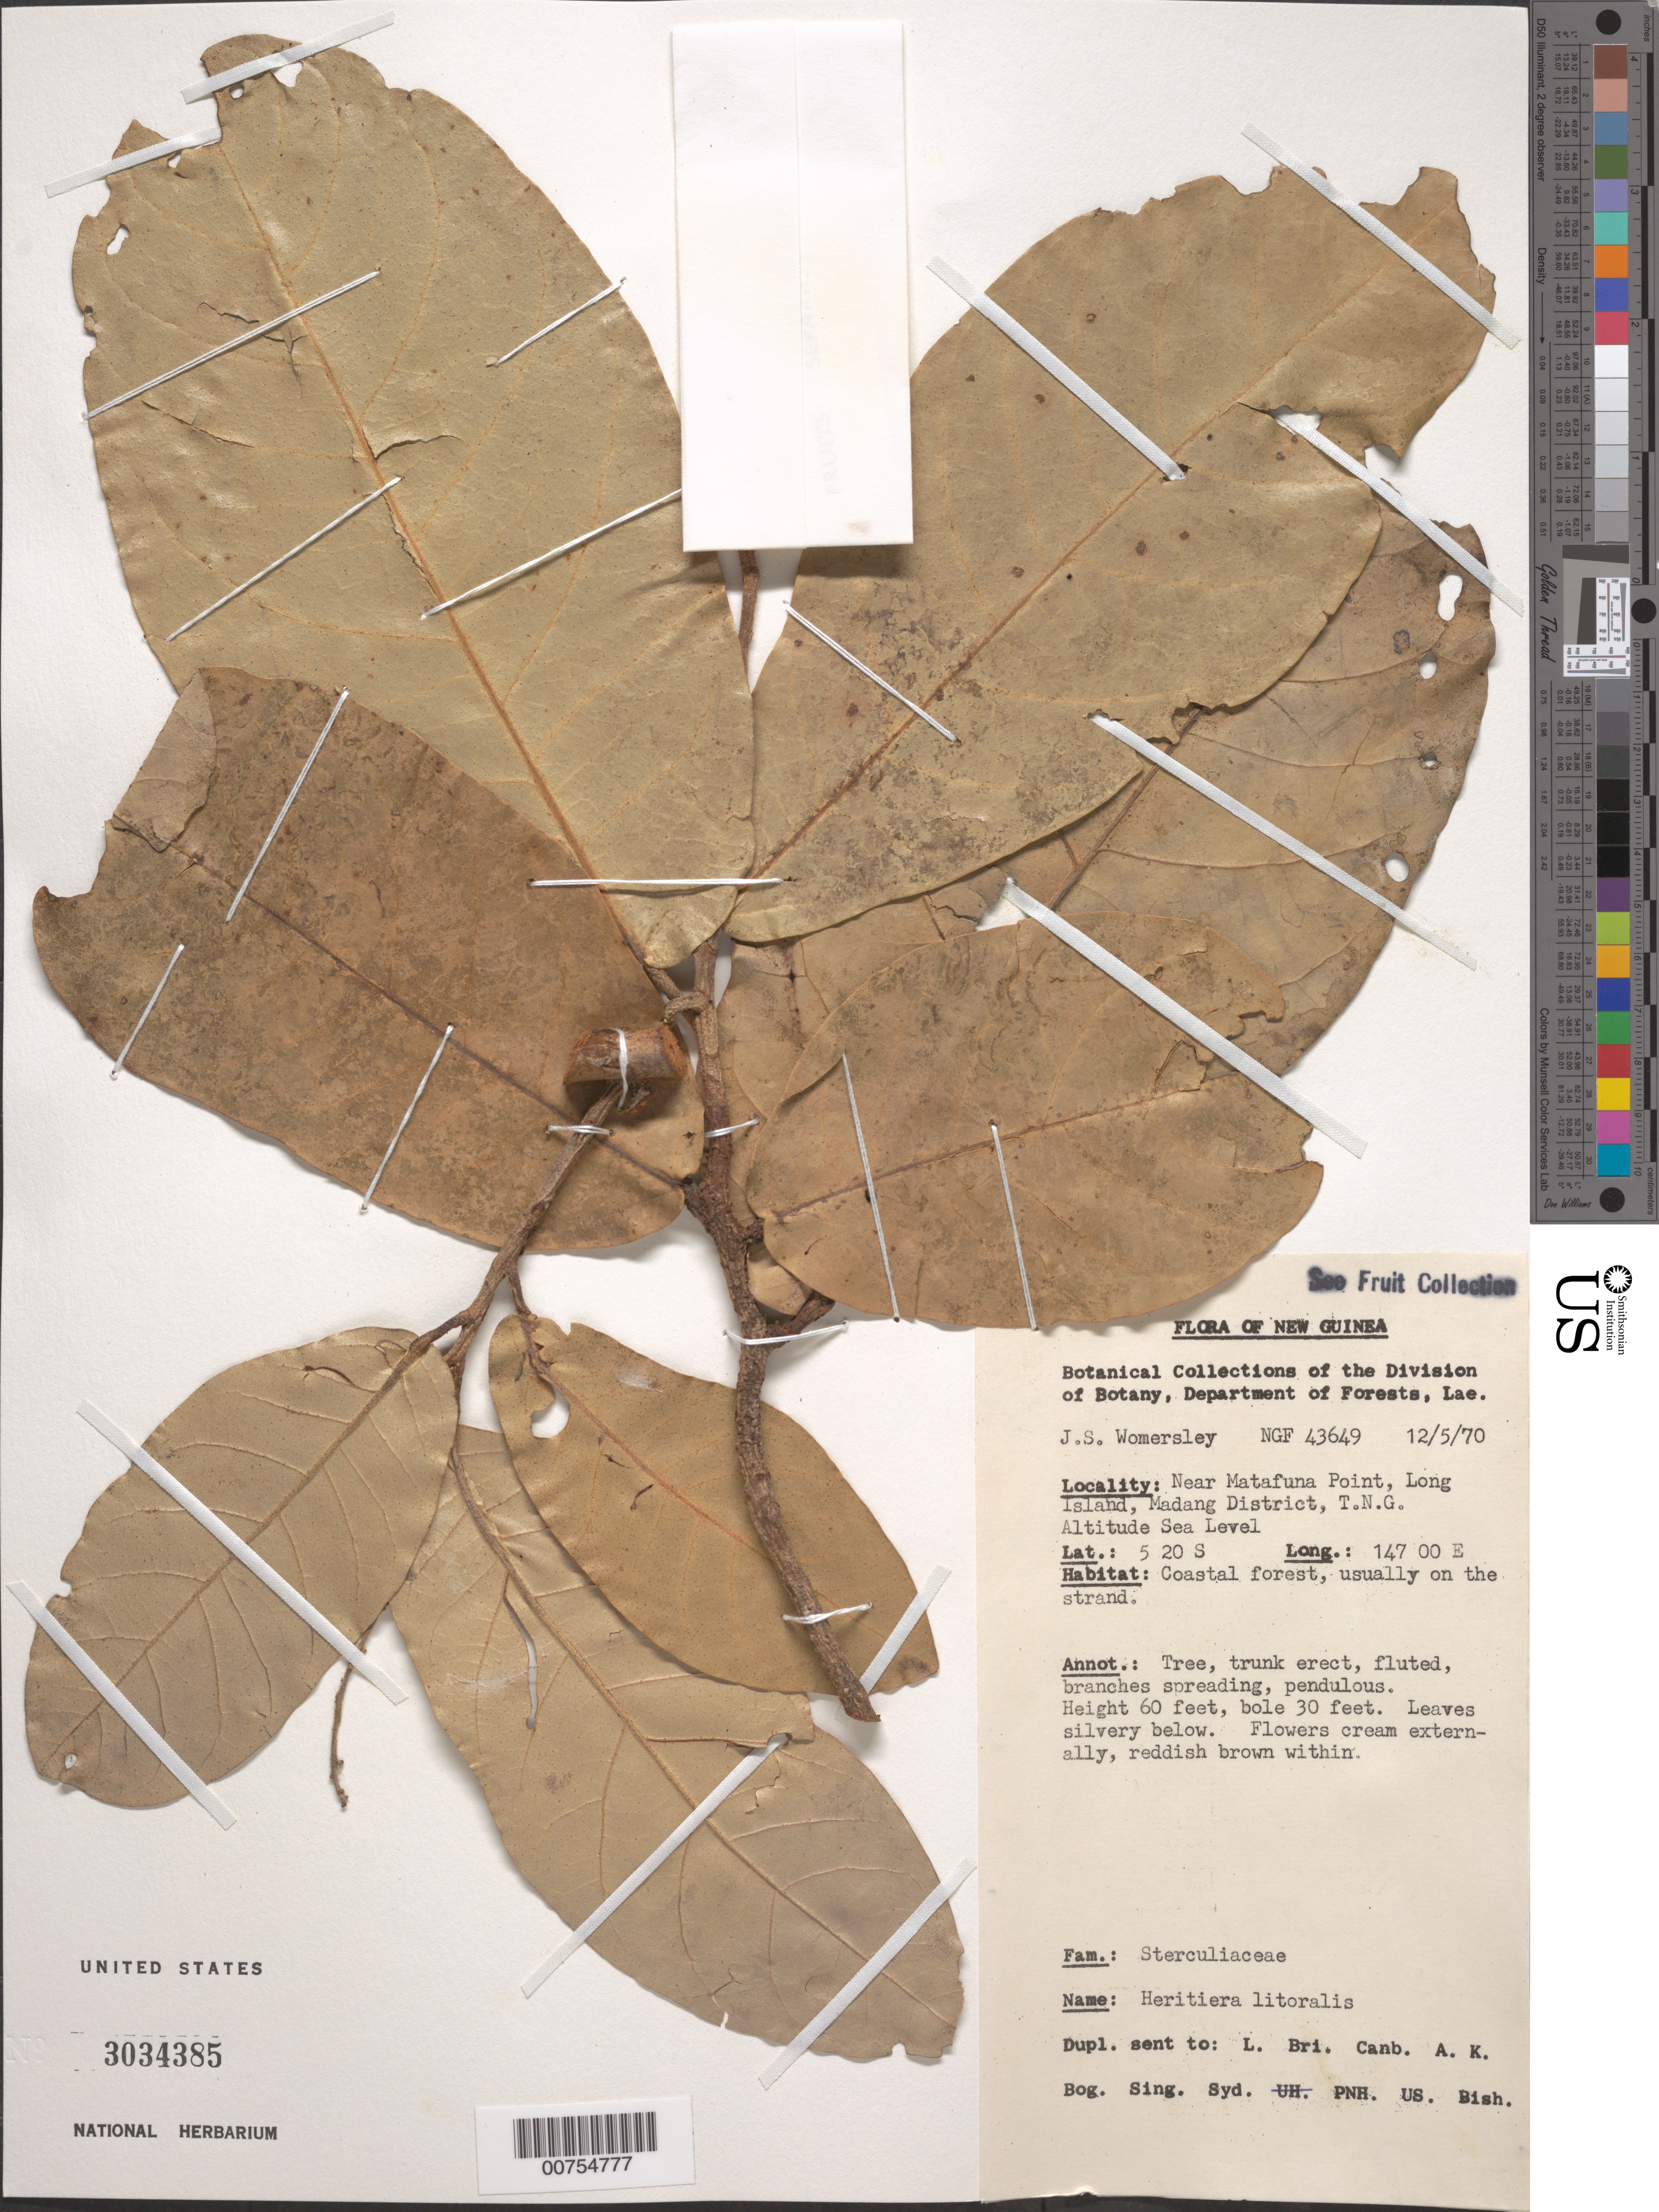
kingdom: Plantae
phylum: Tracheophyta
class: Magnoliopsida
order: Malvales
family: Malvaceae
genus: Heritiera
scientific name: Heritiera littoralis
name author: Aiton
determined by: Womersley, J. S.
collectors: J. S. Womersley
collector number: NGF 43649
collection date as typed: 05 Dec 1970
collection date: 1970-12-05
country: Papua New Guinea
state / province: Madang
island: New Guinea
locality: Near Matafuna Point, Long Island. Sea level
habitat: Coastal forest.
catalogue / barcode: US 3034385